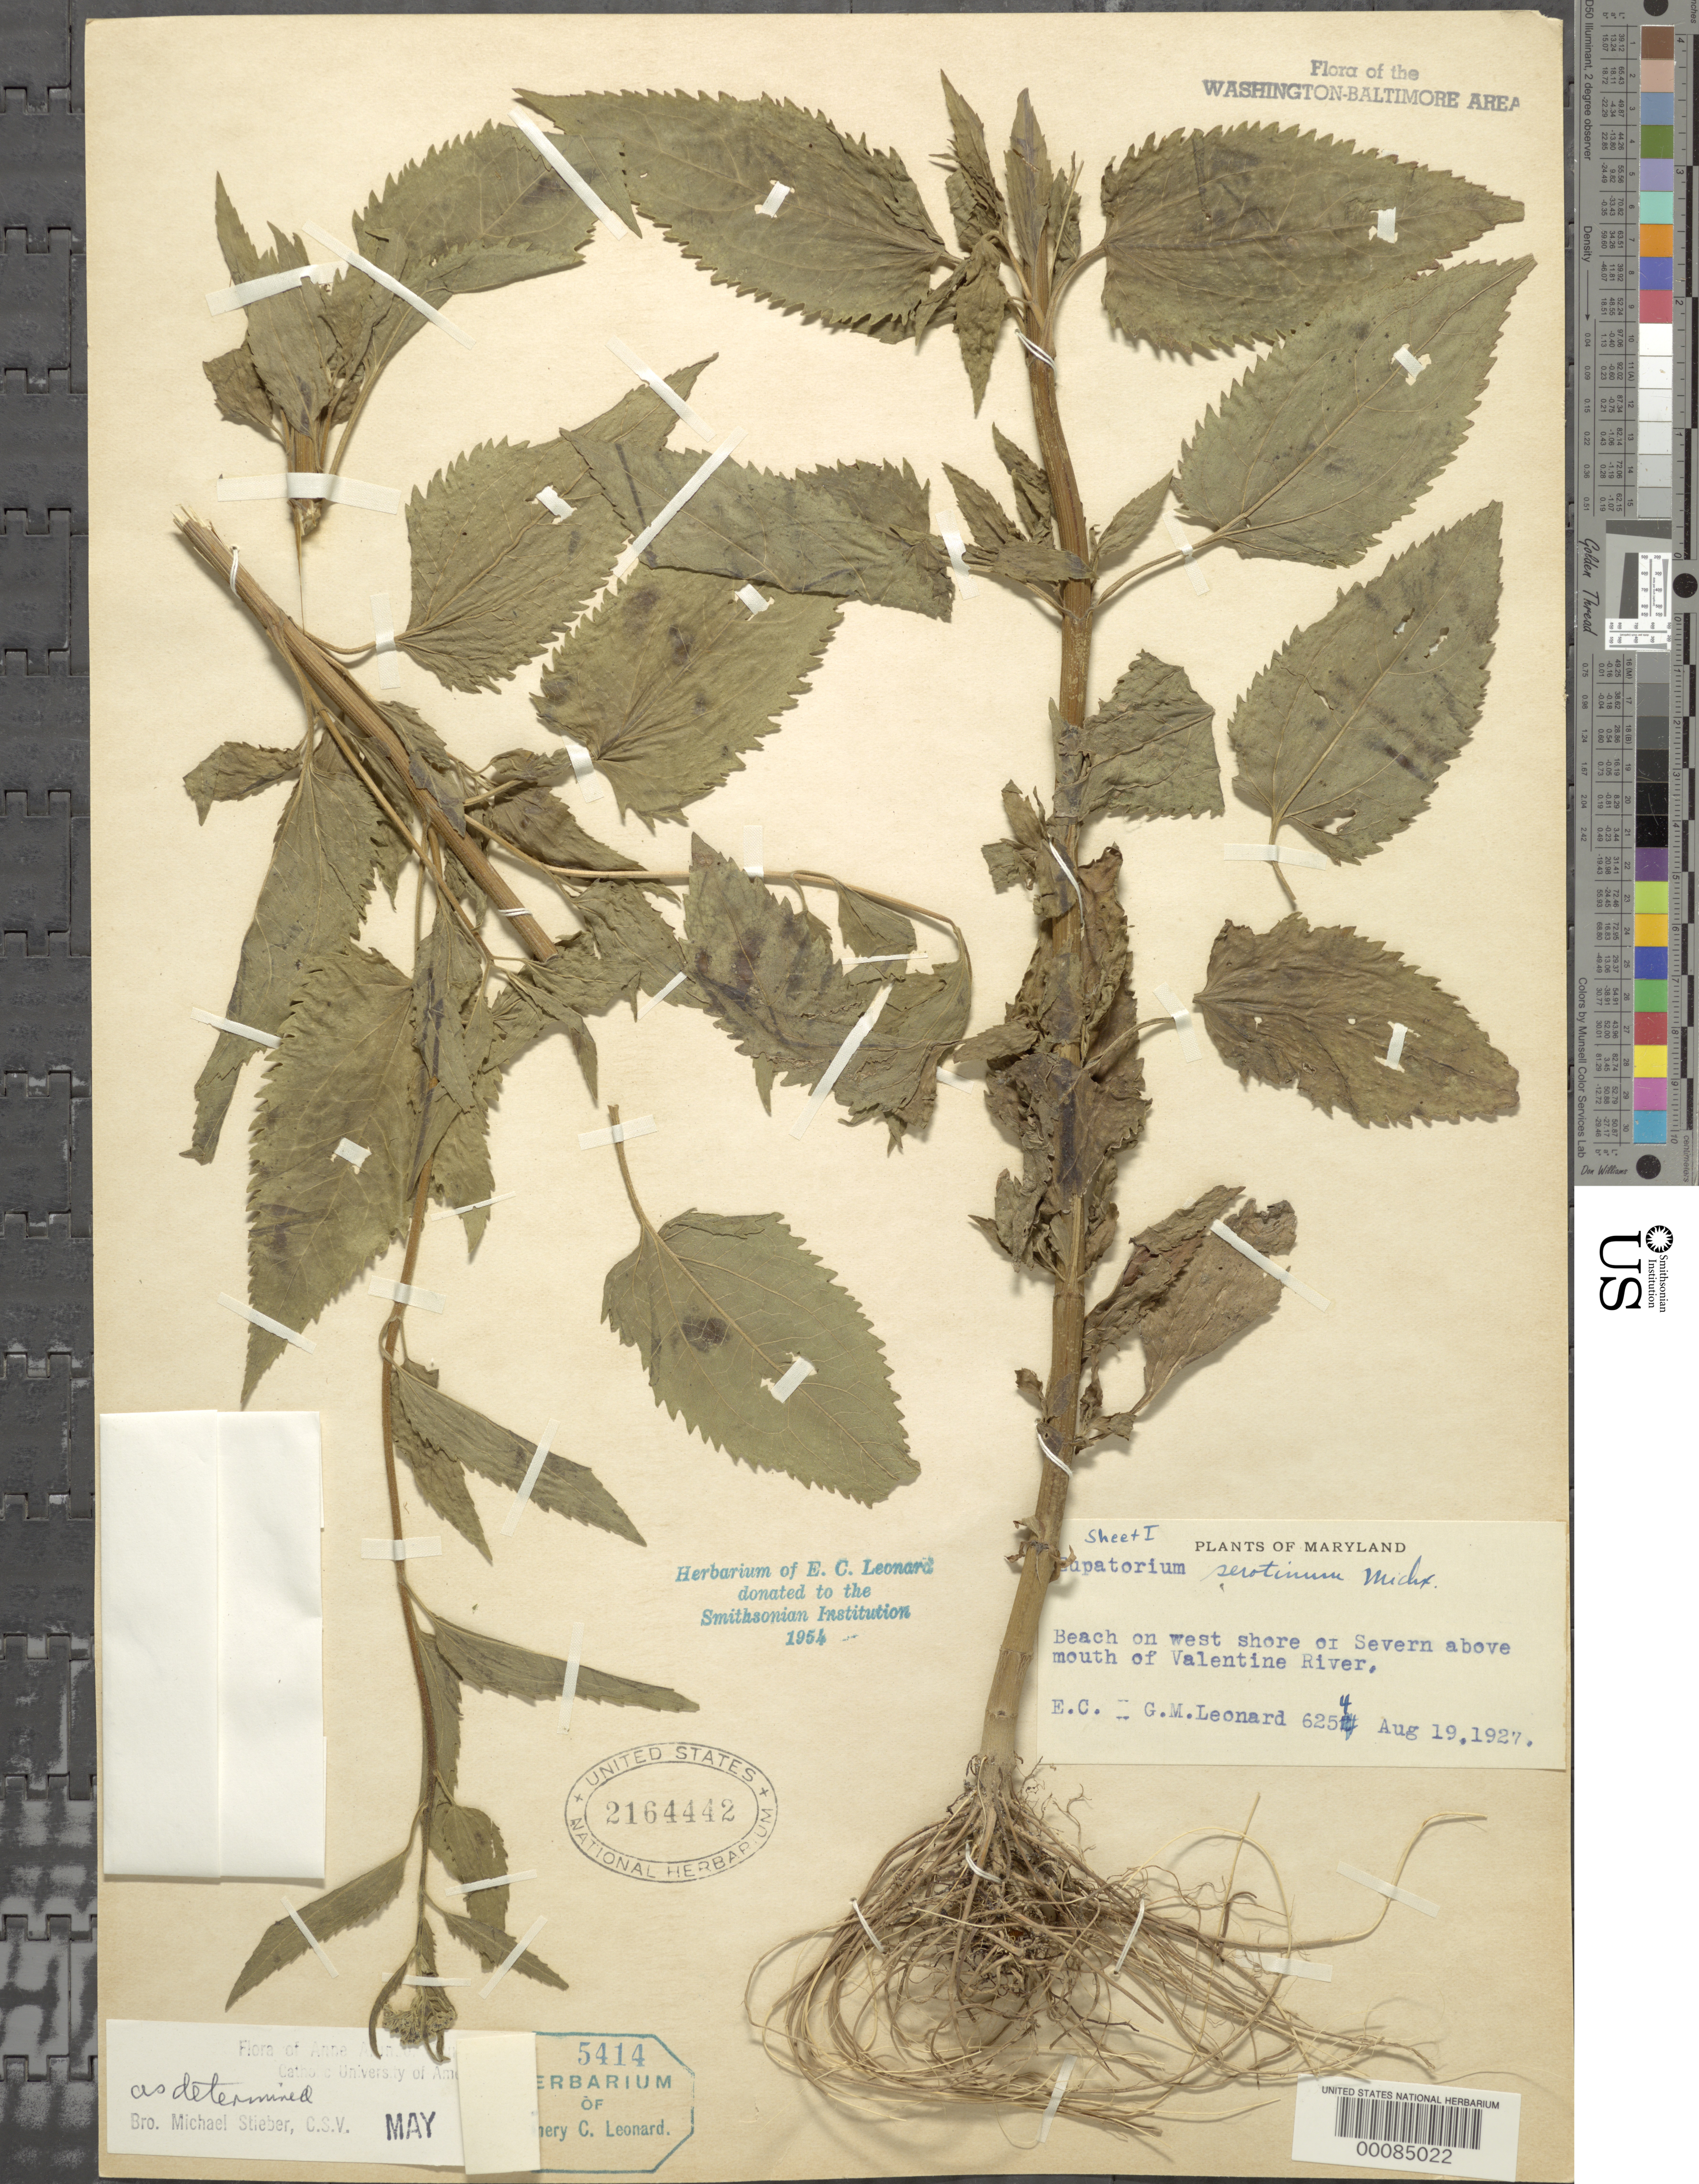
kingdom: Plantae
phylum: Tracheophyta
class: Magnoliopsida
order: Asterales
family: Asteraceae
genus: Eupatorium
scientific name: Eupatorium serotinum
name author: Michx.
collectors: E. C. Leonard & G. M. Leonard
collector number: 6254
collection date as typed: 19 Aug 1927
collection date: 1927-08-19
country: United States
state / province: Maryland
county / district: Prince George's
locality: West shore of Severn above mouth of Valentine River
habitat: Beach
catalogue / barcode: US 2164442